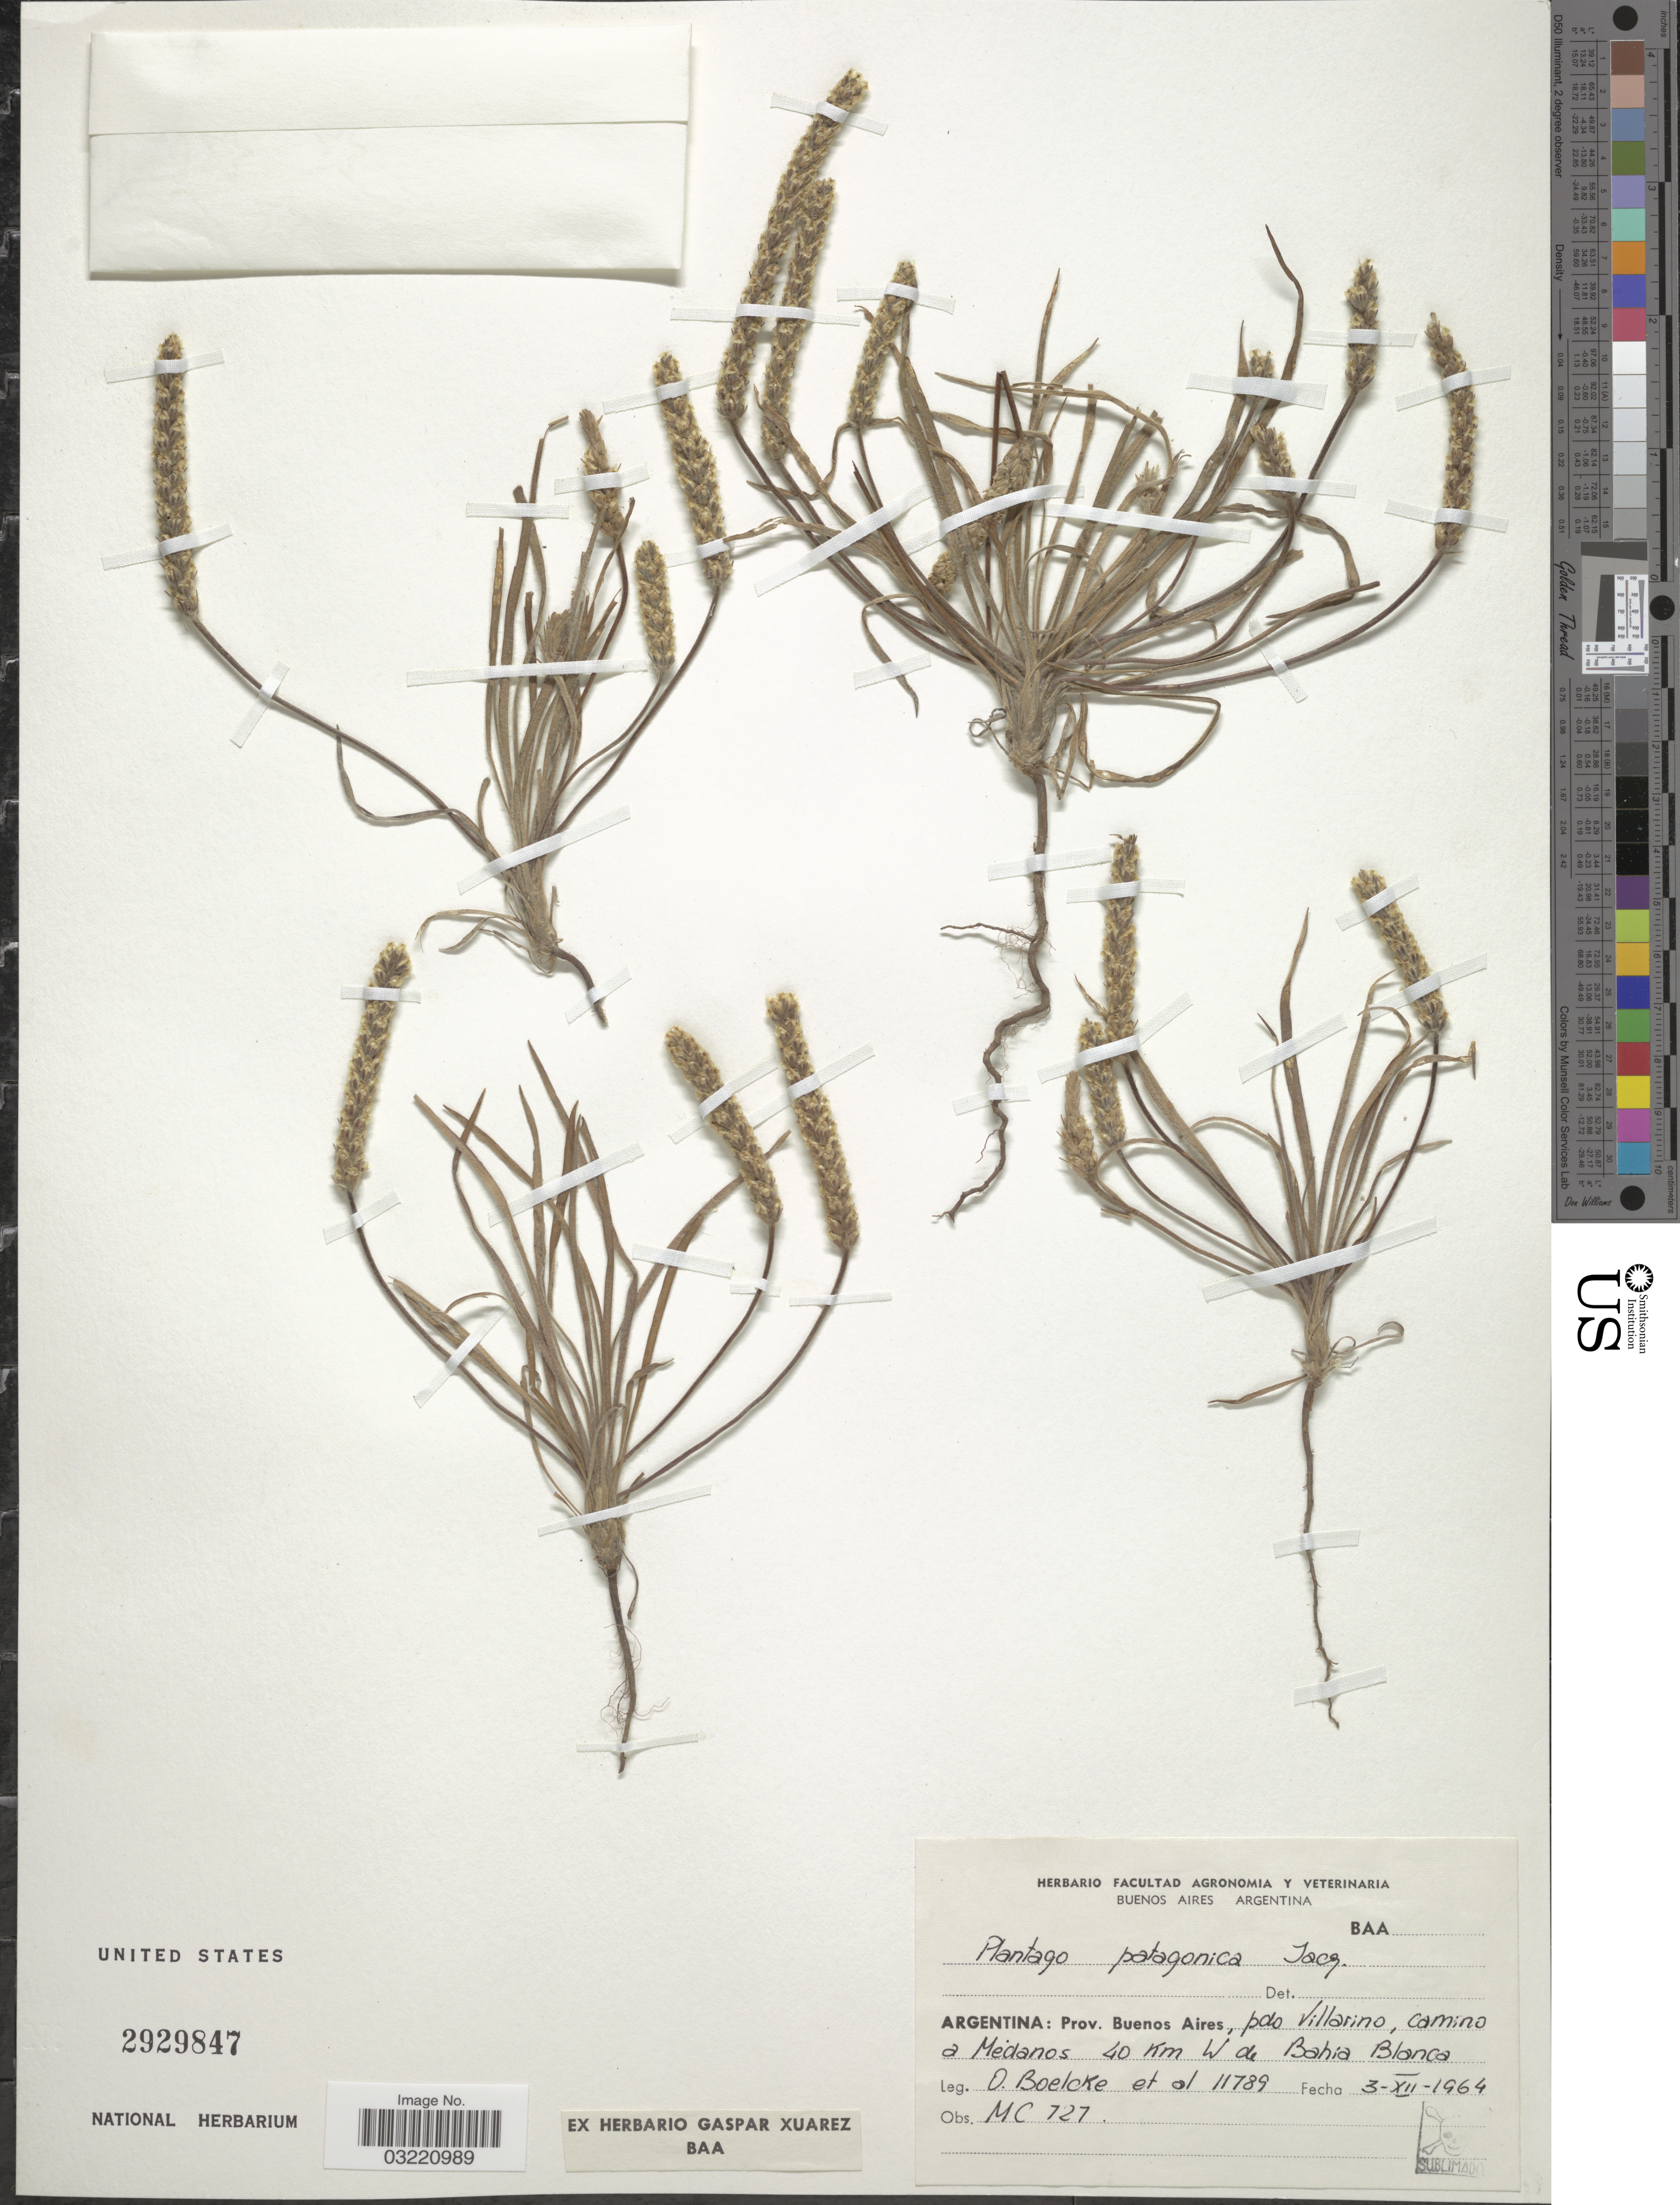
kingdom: Plantae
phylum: Tracheophyta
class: Magnoliopsida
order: Lamiales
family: Plantaginaceae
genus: Plantago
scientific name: Plantago patagonica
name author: Jacq.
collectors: O. Boelcke & et al.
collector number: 11789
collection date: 1964-12-03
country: Argentina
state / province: Buenos Aires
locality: Pto Villarino, camino a Medanos 40 Km W de Bahía Blanca.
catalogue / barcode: US 2929847